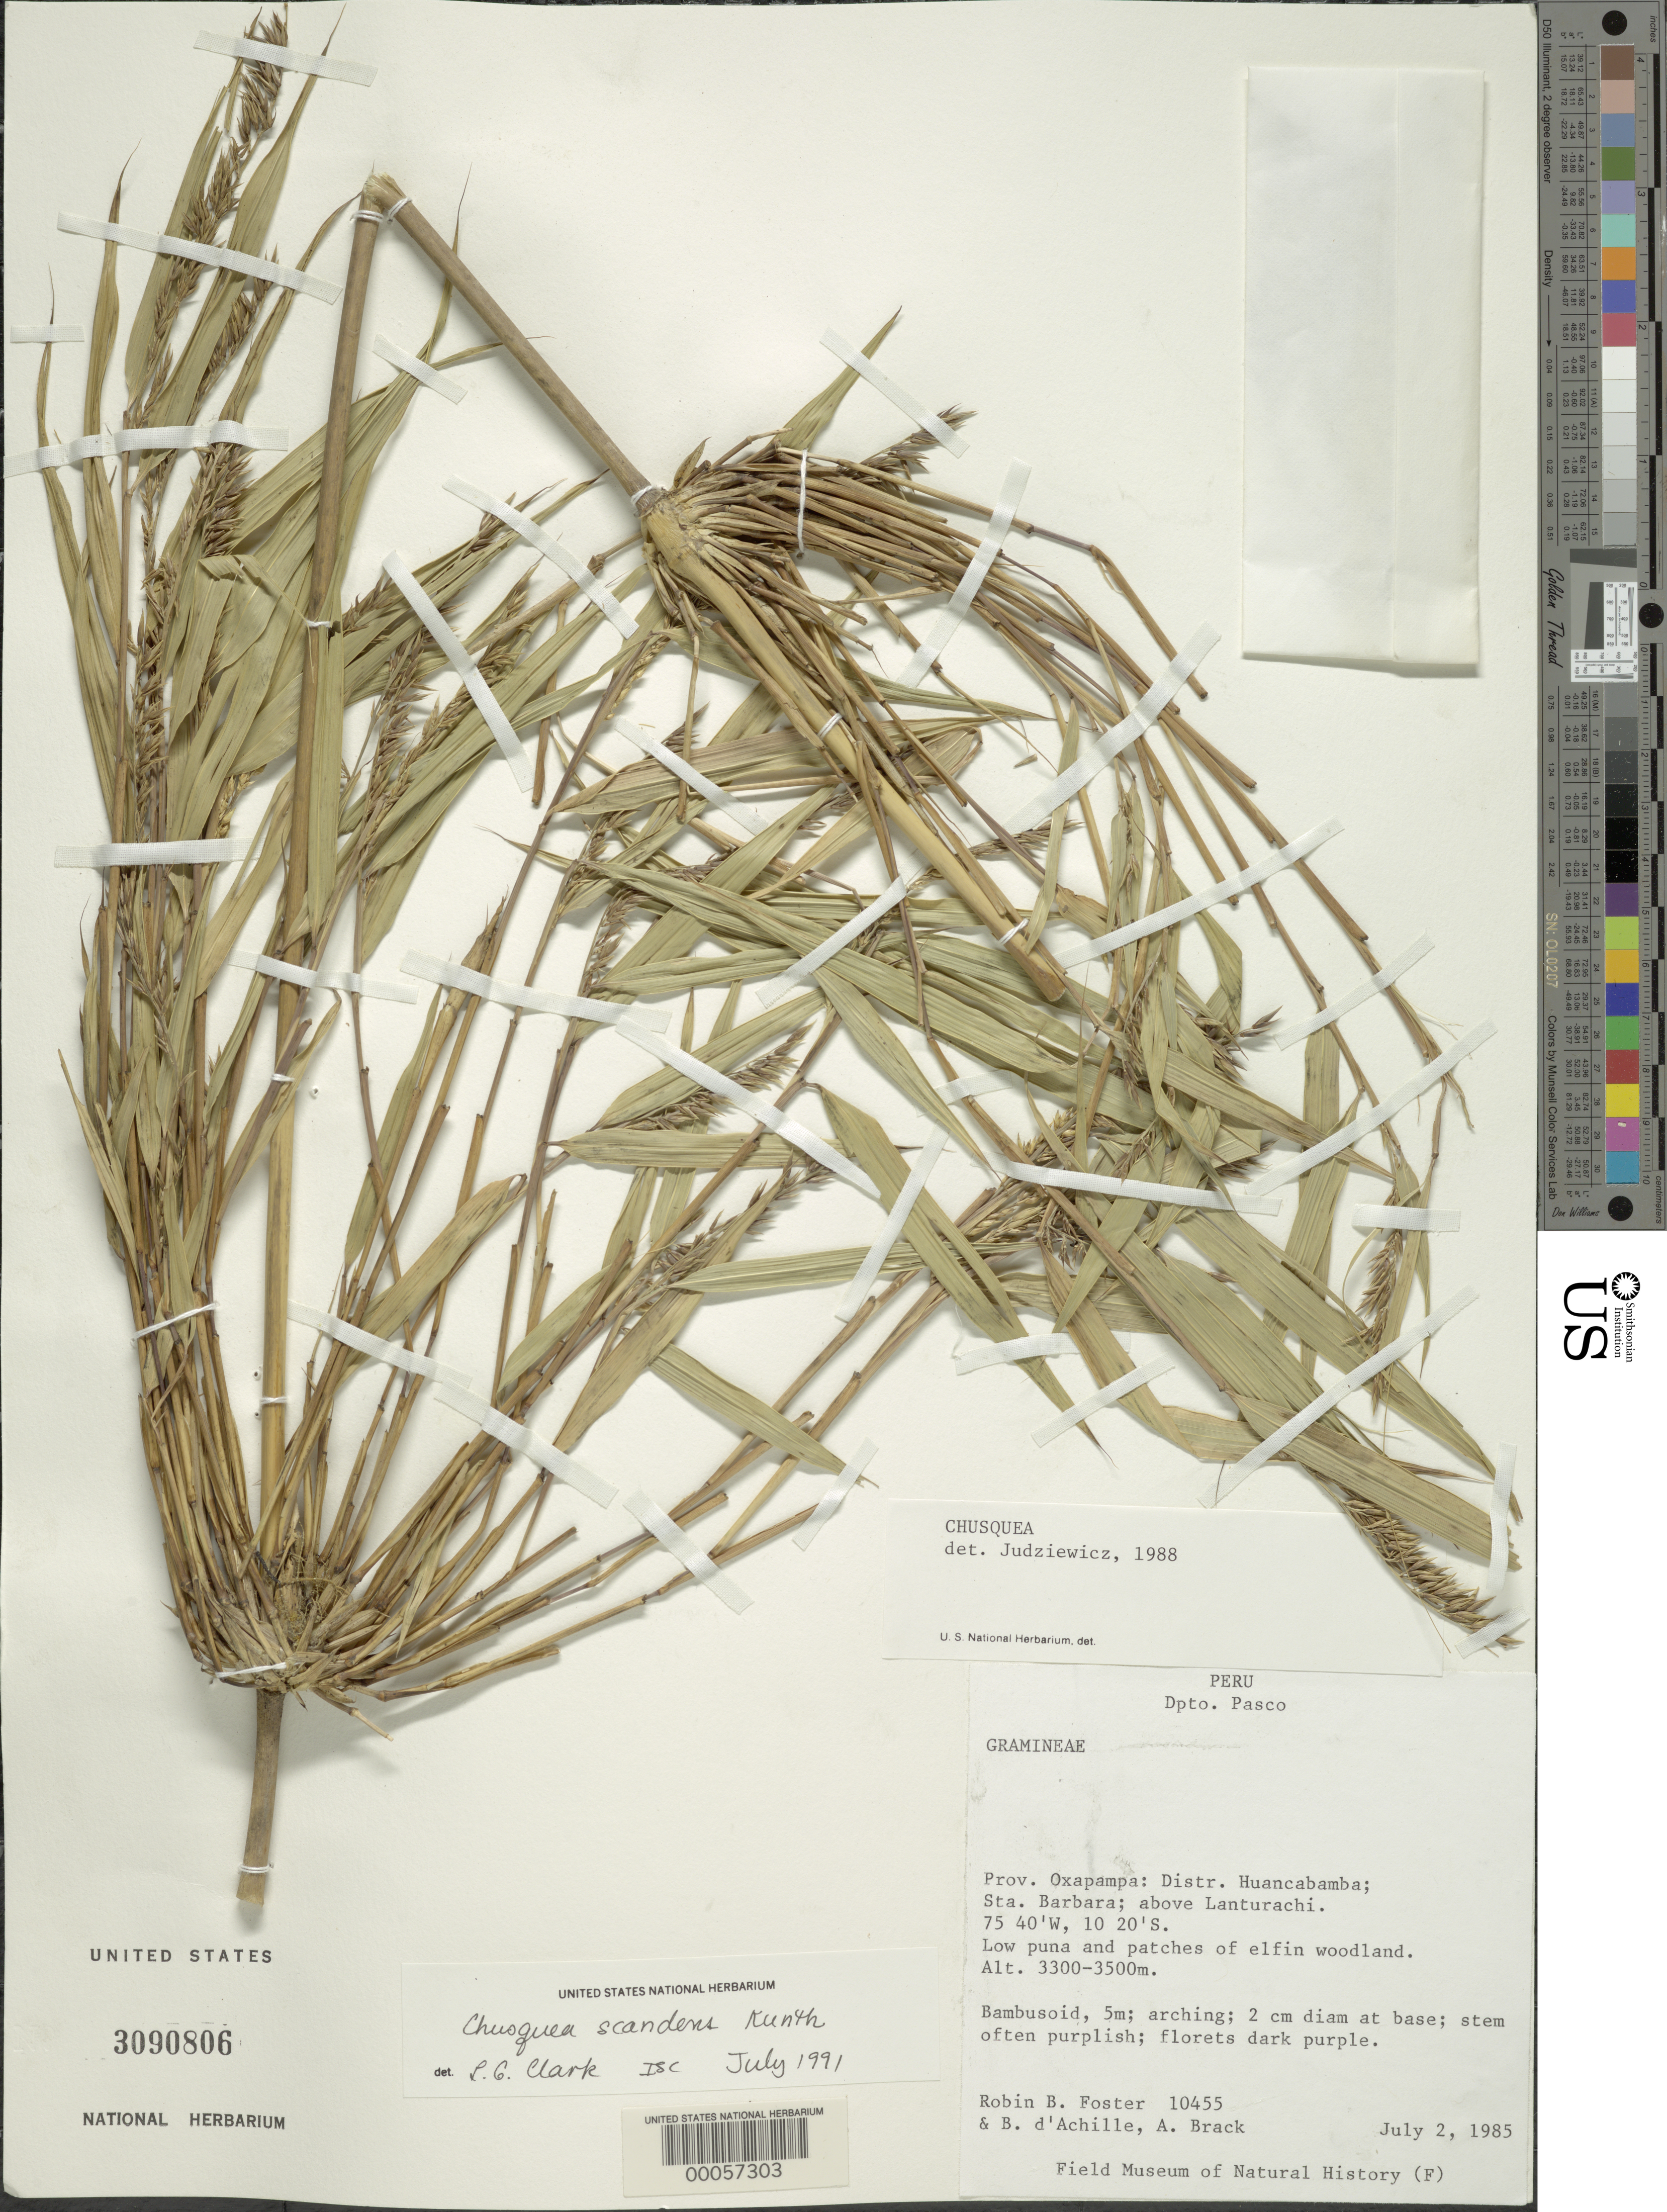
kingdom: Plantae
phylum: Tracheophyta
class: Liliopsida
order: Poales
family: Poaceae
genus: Chusquea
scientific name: Chusquea scandens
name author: Kunth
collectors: R. B. Foster, B. D'achille & A. Brack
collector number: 10455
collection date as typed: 02 Jul 1985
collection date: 1985-07-02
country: Peru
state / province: Pasco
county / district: Oxapampa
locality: Huancabamba dist.; santa barbara; above lanturachi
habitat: Low puna and patches of elfin woodland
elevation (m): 3300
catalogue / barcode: US 3090806